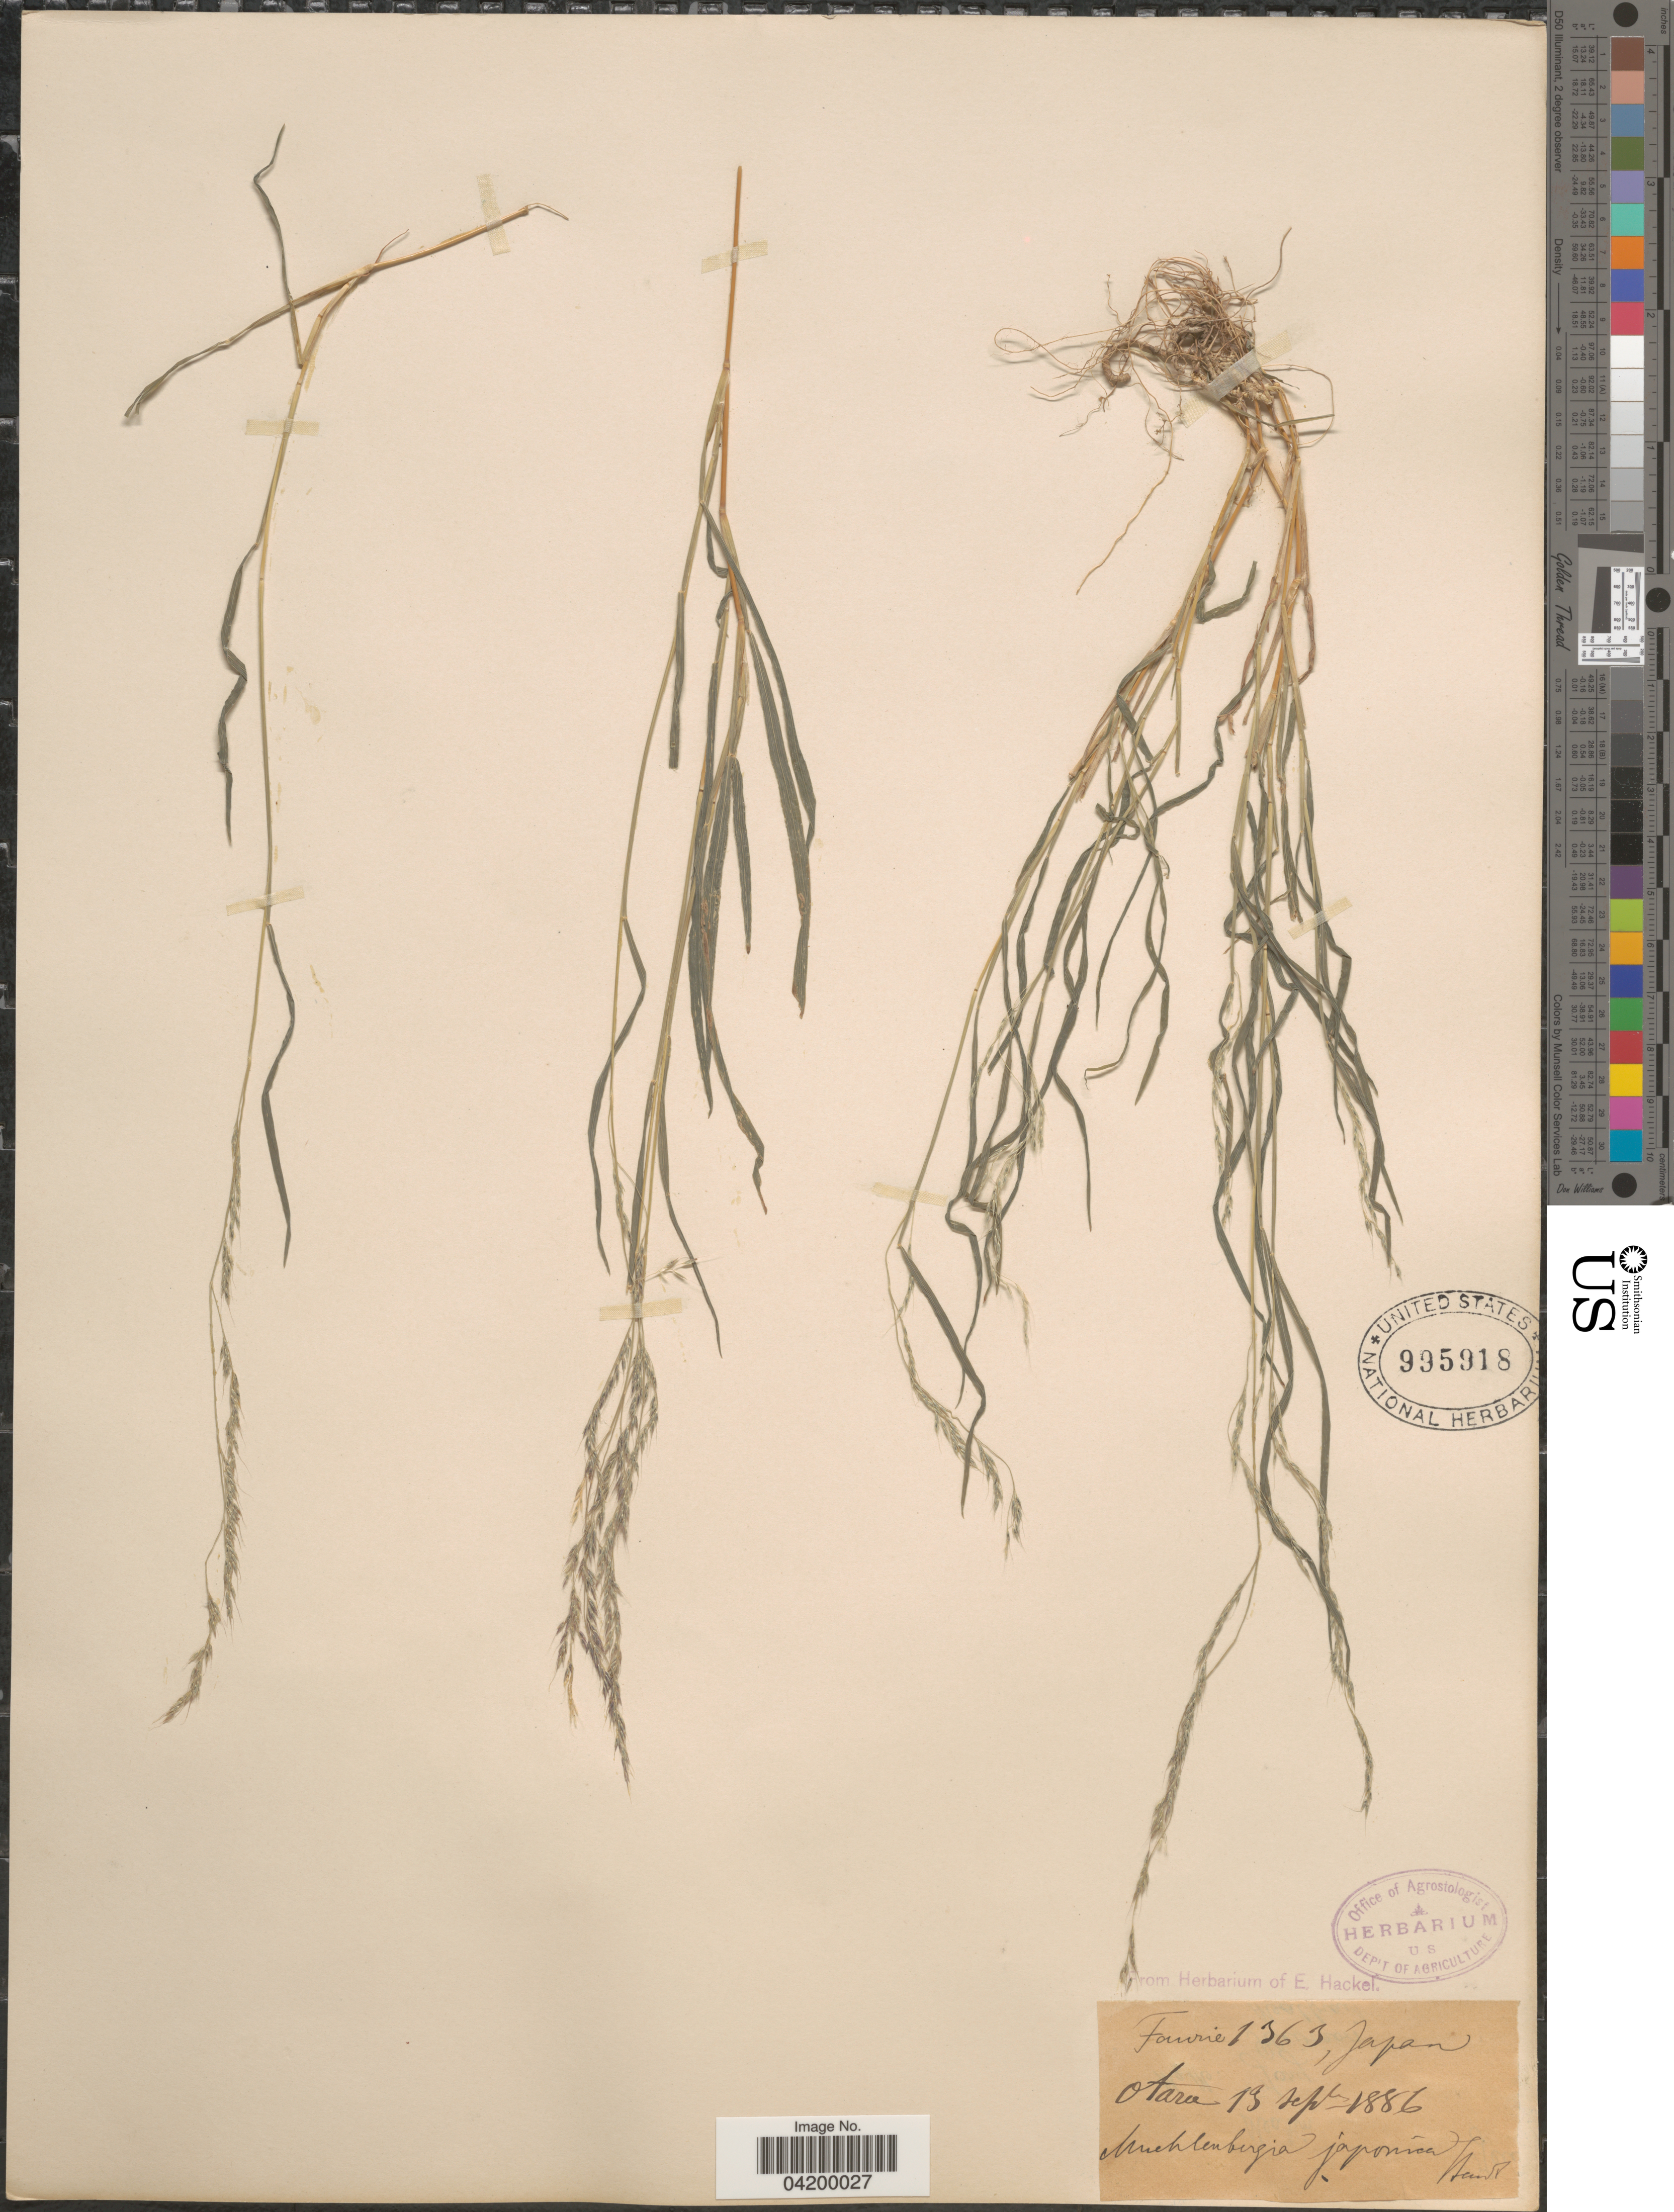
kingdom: Plantae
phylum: Tracheophyta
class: Liliopsida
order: Poales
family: Poaceae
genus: Muhlenbergia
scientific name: Muhlenbergia japonica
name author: Steud.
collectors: -. Faurie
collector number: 1363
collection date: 1886-09-13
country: Japan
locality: Otara.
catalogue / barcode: US 995918